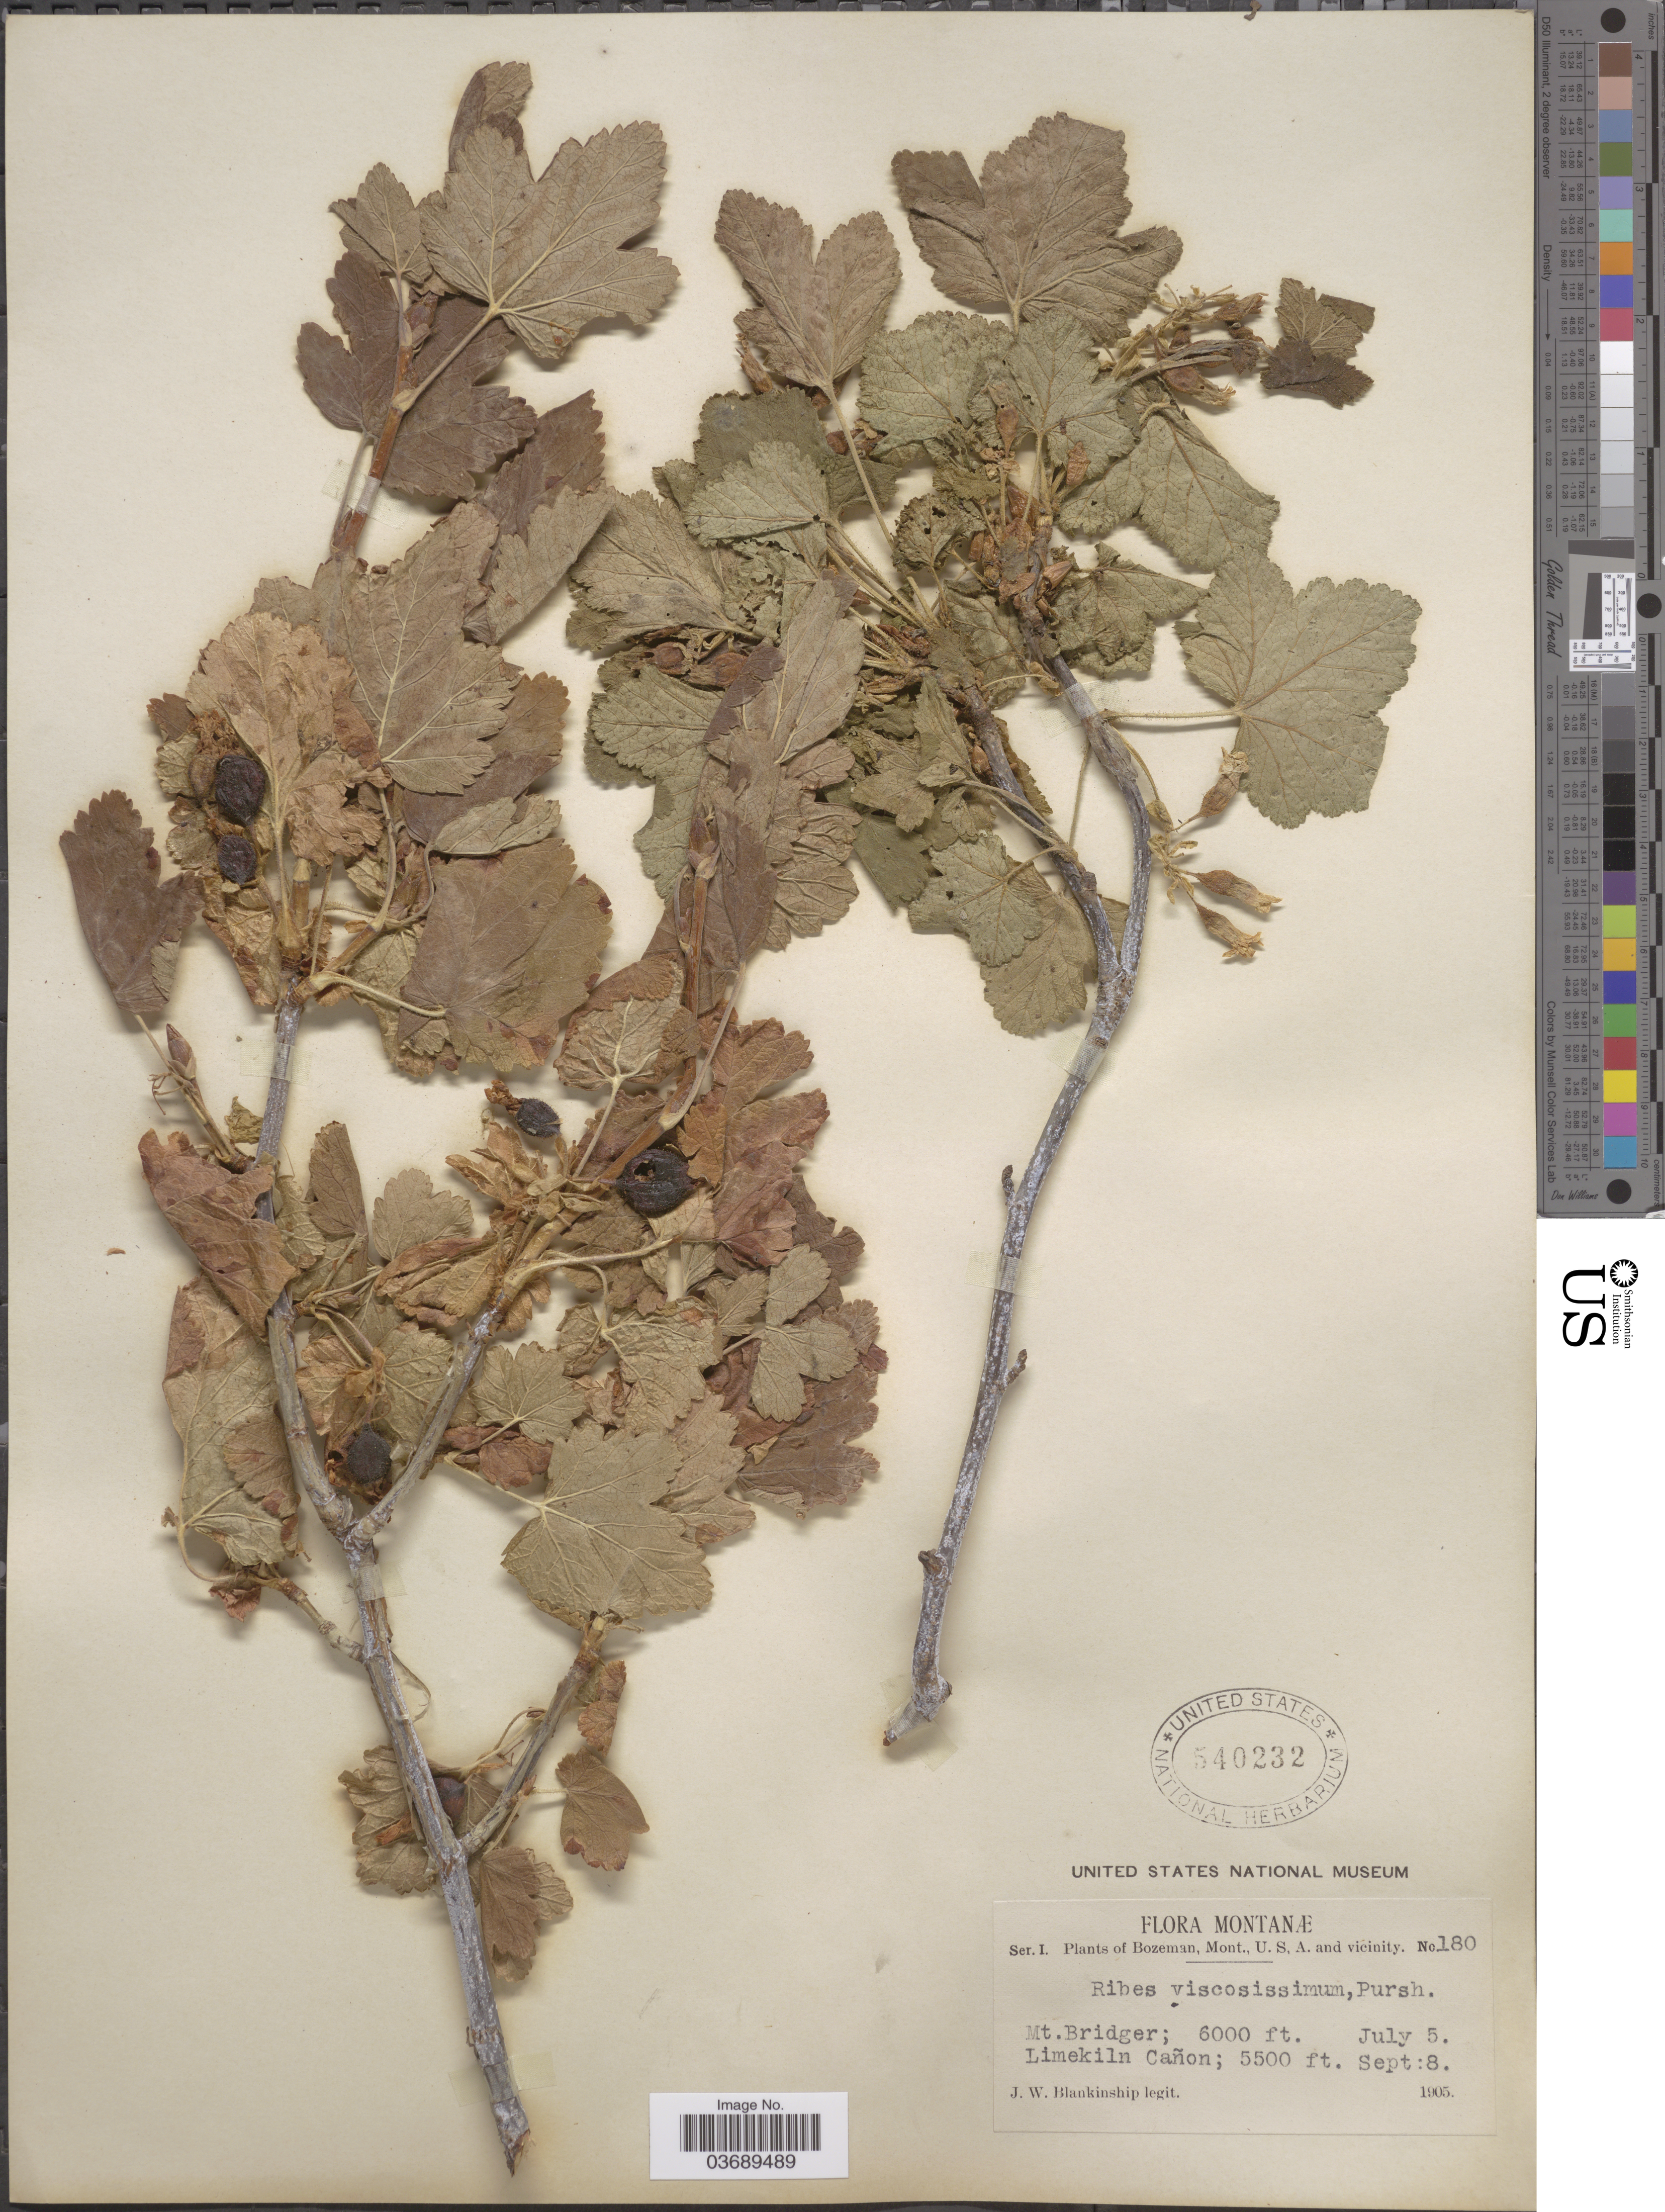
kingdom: Plantae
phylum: Tracheophyta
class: Magnoliopsida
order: Saxifragales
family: Grossulariaceae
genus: Ribes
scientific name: Ribes viscosissimum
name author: Pursh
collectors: J. W. Blankinship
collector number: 180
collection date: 1905-07-05/1905-09-08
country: United States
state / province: Montana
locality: Bozeman, U.S.A. and vicinity. Mt. Bridger. Limekiln Cañon.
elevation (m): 1676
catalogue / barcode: US 540232